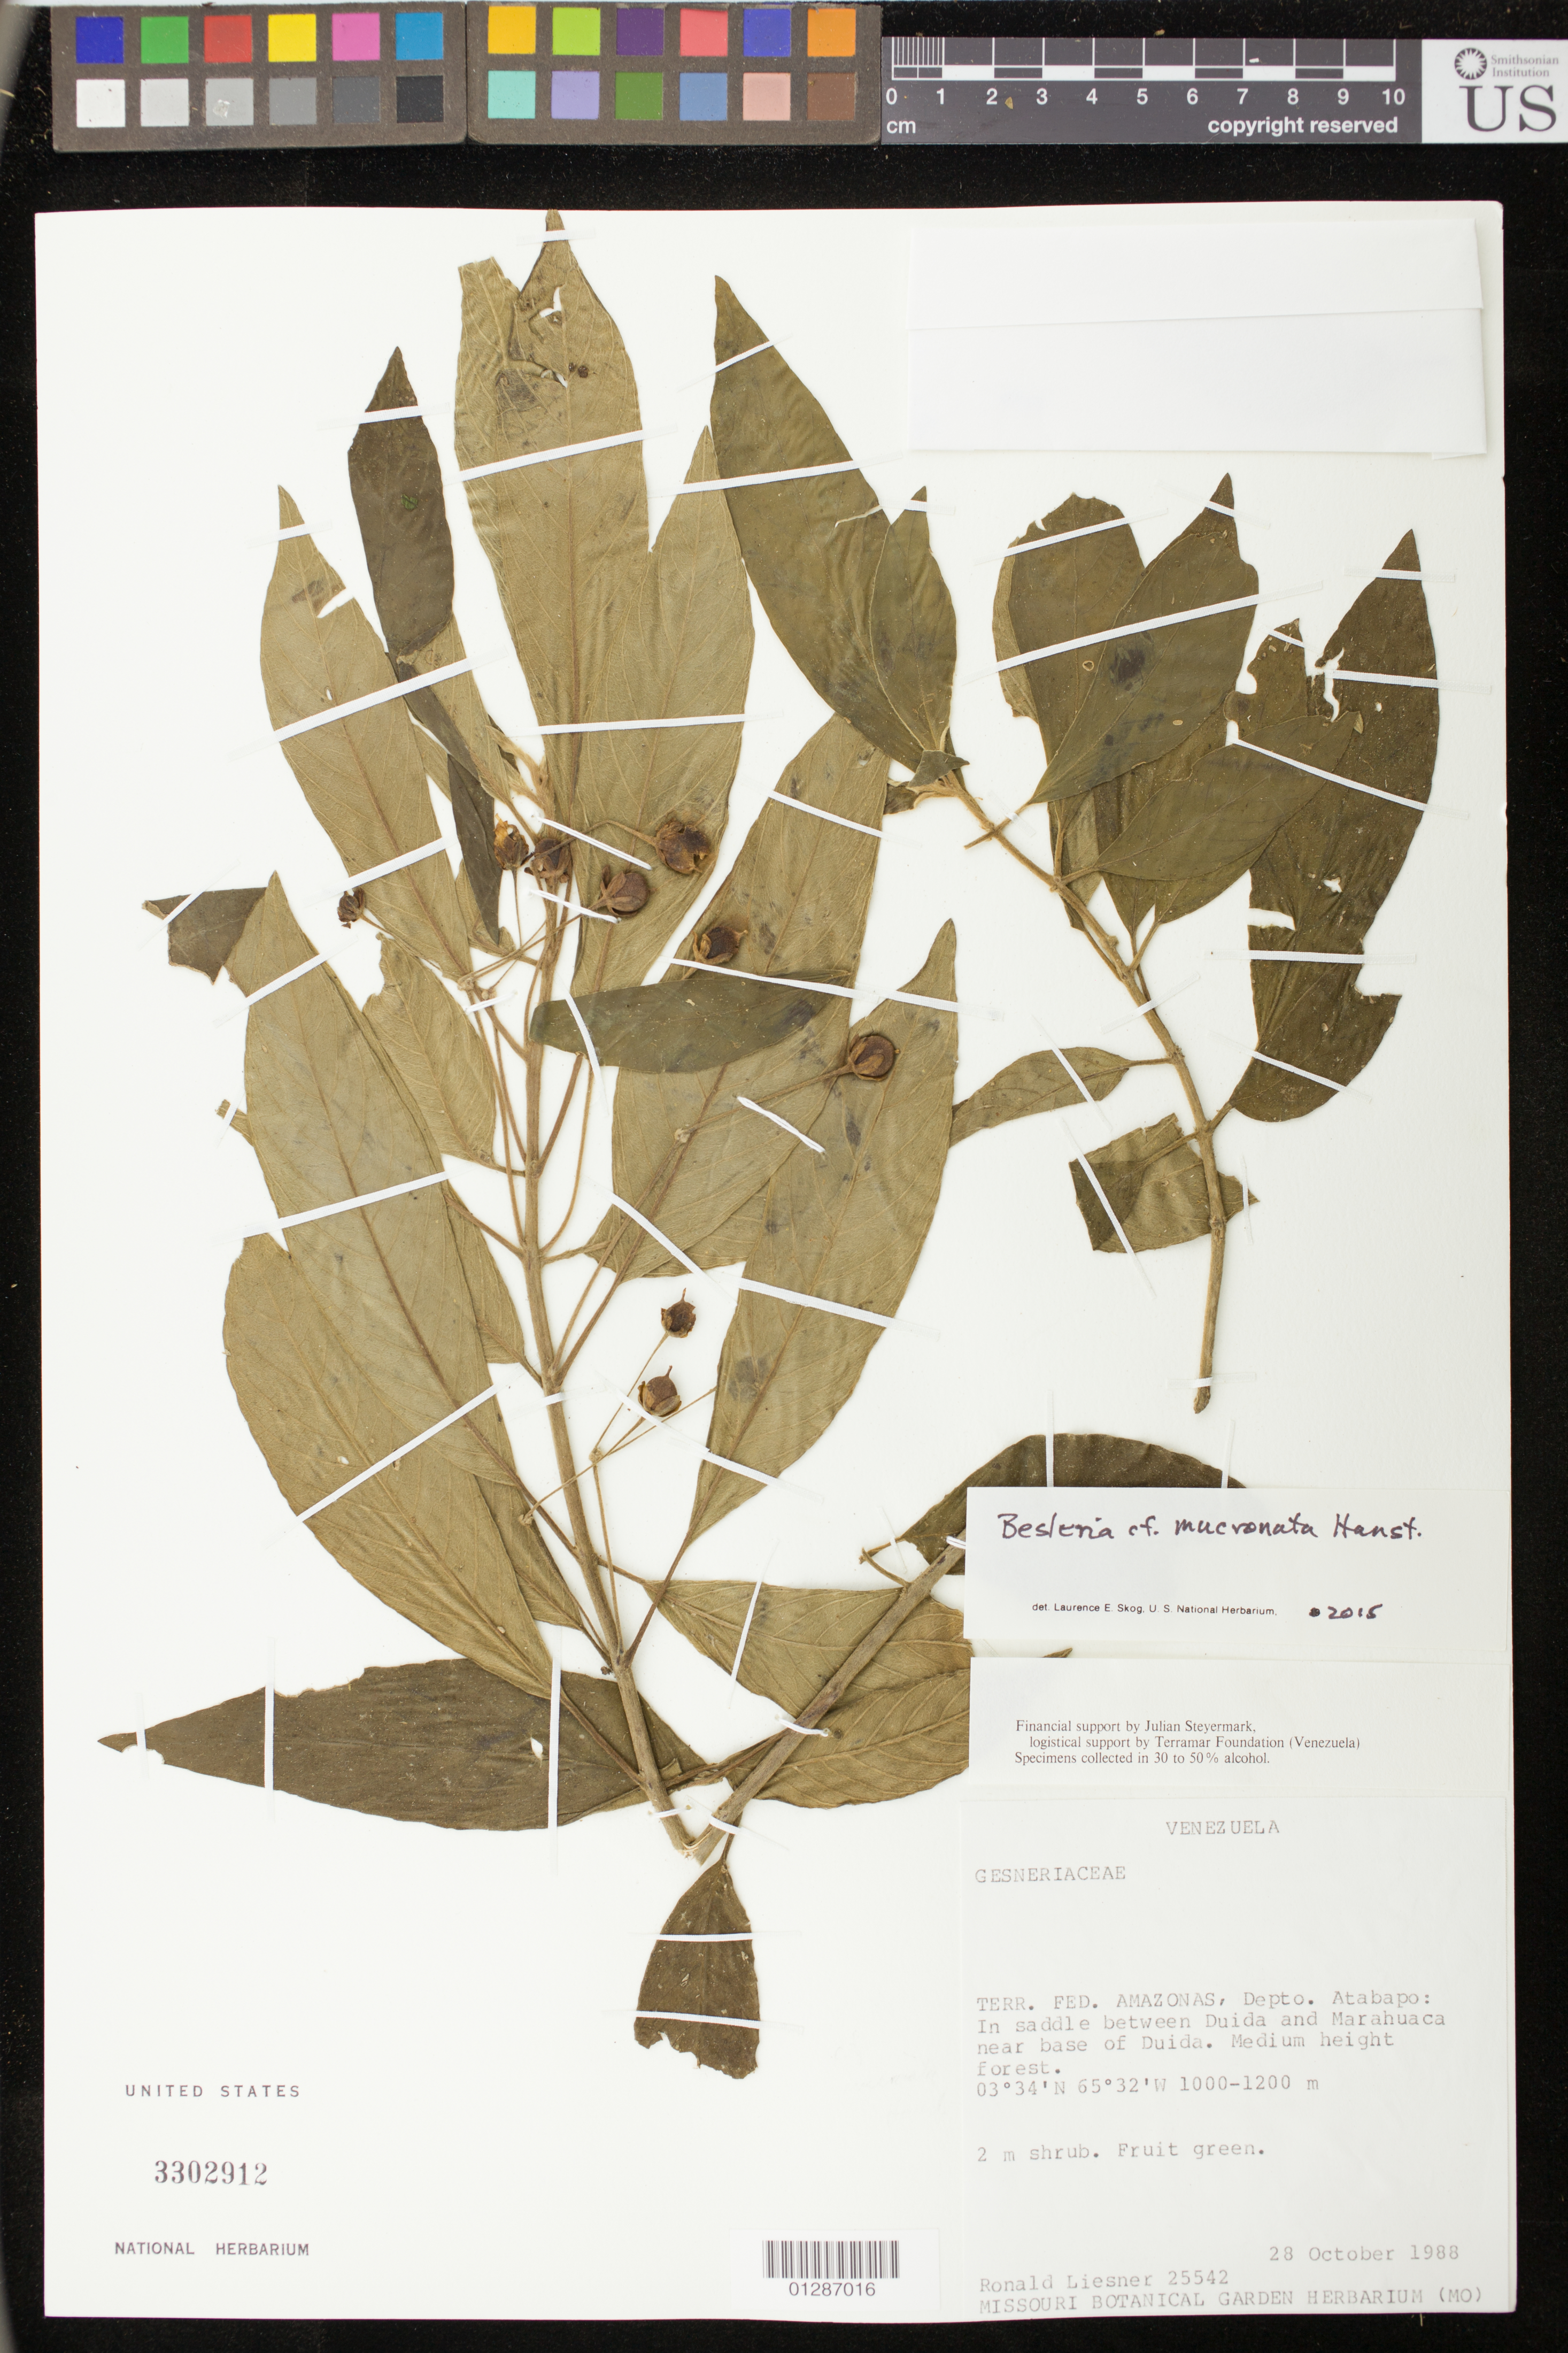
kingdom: Plantae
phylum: Tracheophyta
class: Magnoliopsida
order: Lamiales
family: Gesneriaceae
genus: Besleria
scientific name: Besleria mucronata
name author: Hanst.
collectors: R. L. Liesner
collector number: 25542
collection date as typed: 28 Oct 1988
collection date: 1988-10-28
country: Venezuela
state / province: Amazonas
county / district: Atabapo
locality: Between Duida and Marahuaca near base of Duida.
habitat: Shrub.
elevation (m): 1000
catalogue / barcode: US 3302912